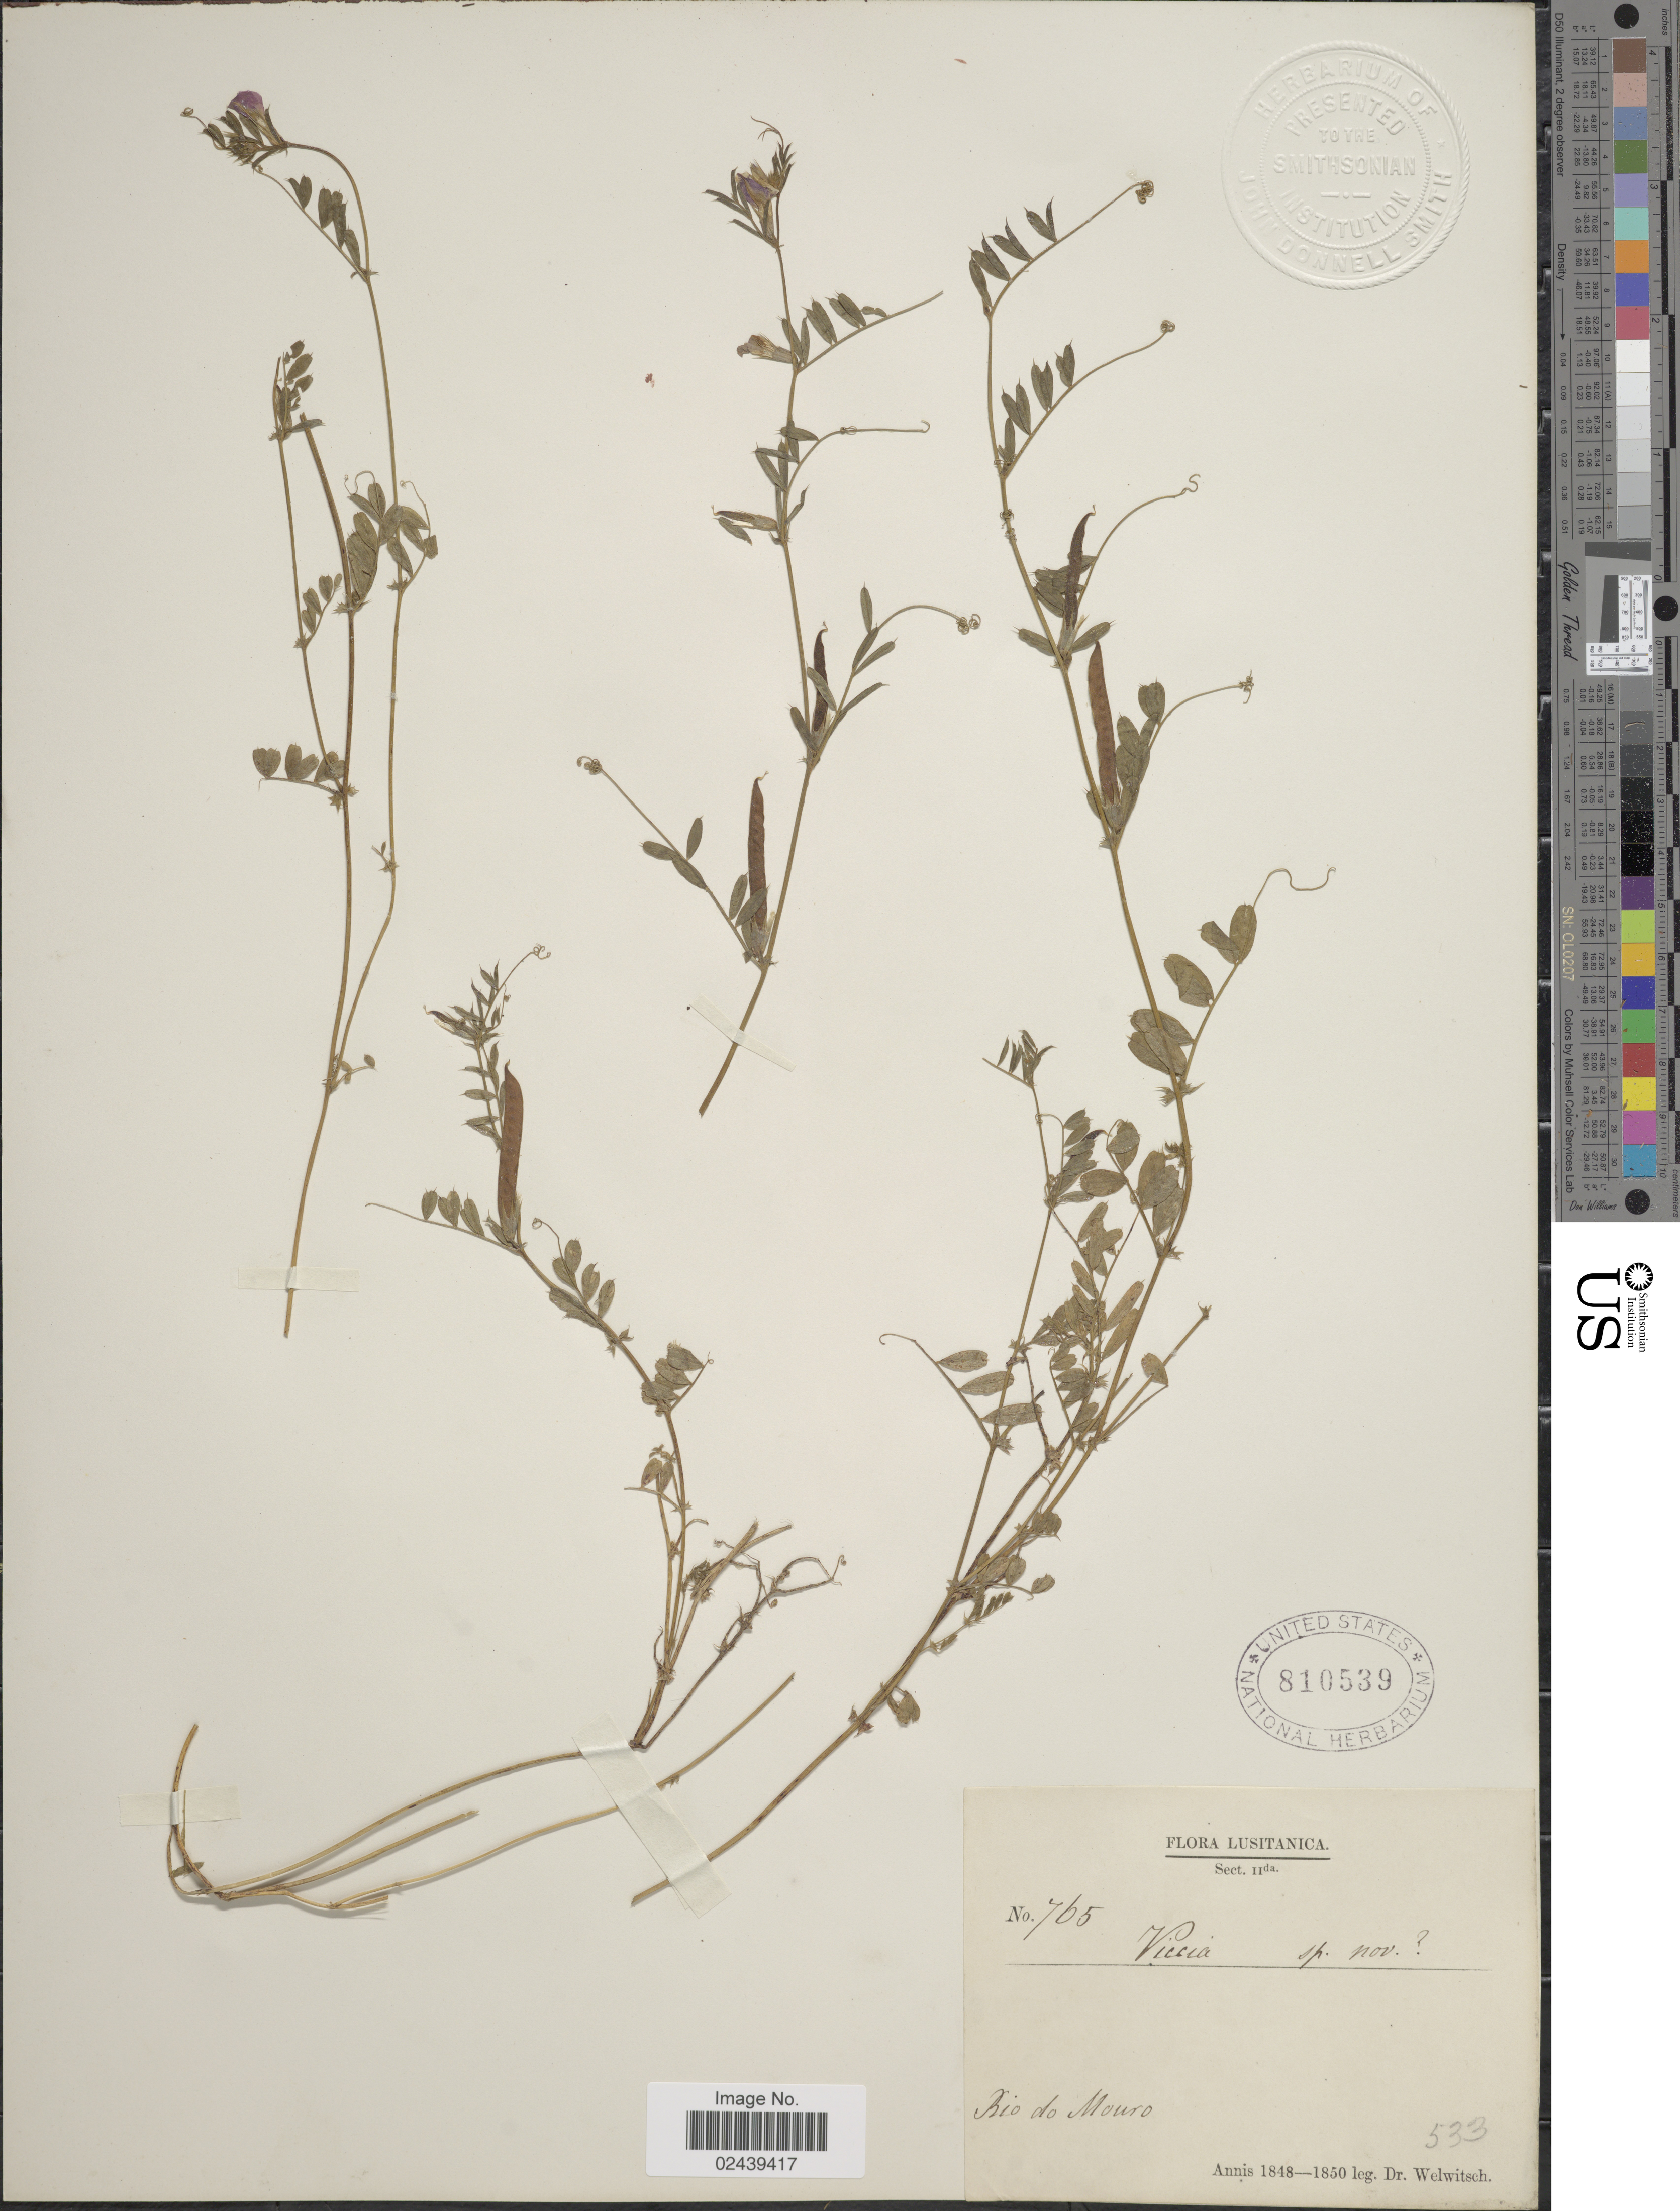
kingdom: Plantae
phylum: Tracheophyta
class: Magnoliopsida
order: Fabales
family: Fabaceae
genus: Vicia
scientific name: Vicia sp.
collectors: -. Welwitsch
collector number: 765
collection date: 1848/1850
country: Portugal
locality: Rio do Mouro, Lustianica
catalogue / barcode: US 810539